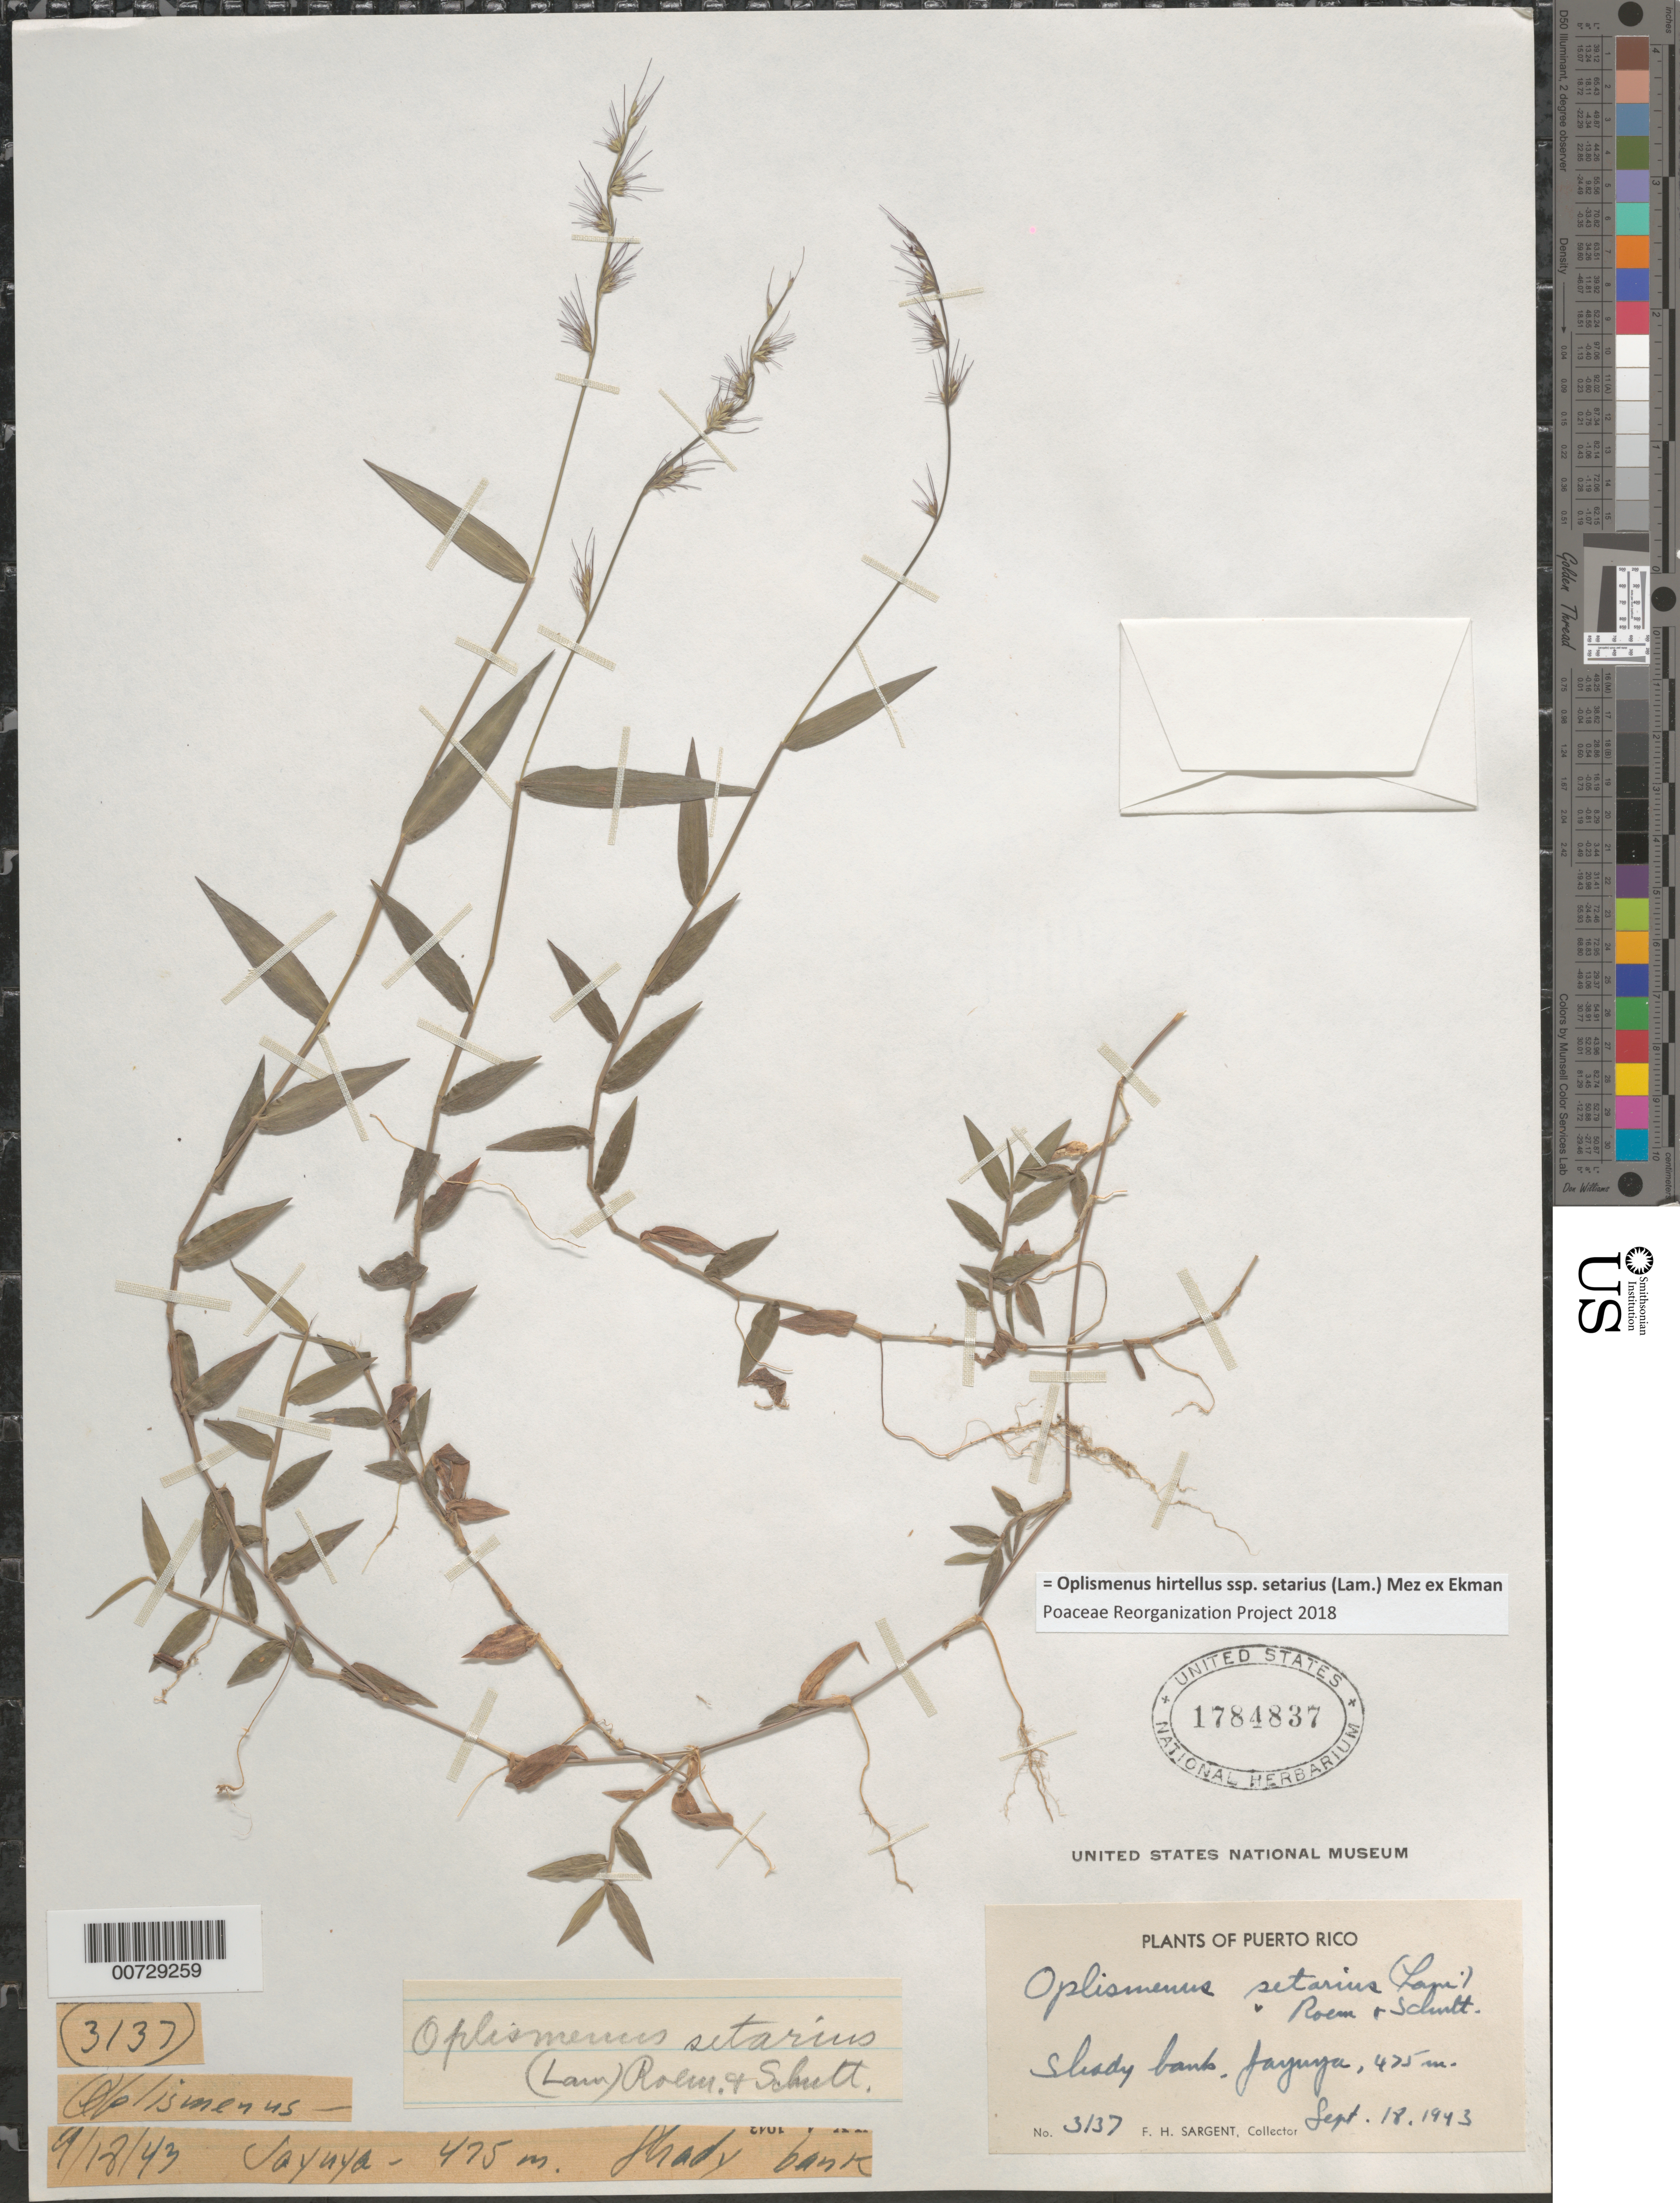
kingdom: Plantae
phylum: Tracheophyta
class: Liliopsida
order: Poales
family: Poaceae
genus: Oplismenus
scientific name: Oplismenus hirtellus subsp. setarius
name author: (Lam.) Mez ex Ekman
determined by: Poaceae Reorganization Project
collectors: F. H. Sargent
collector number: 3137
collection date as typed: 18 Sep 1943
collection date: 1943-09-18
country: Puerto Rico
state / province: Mayagüez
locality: Joyuda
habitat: Shady bank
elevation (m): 475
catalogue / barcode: US 1784837